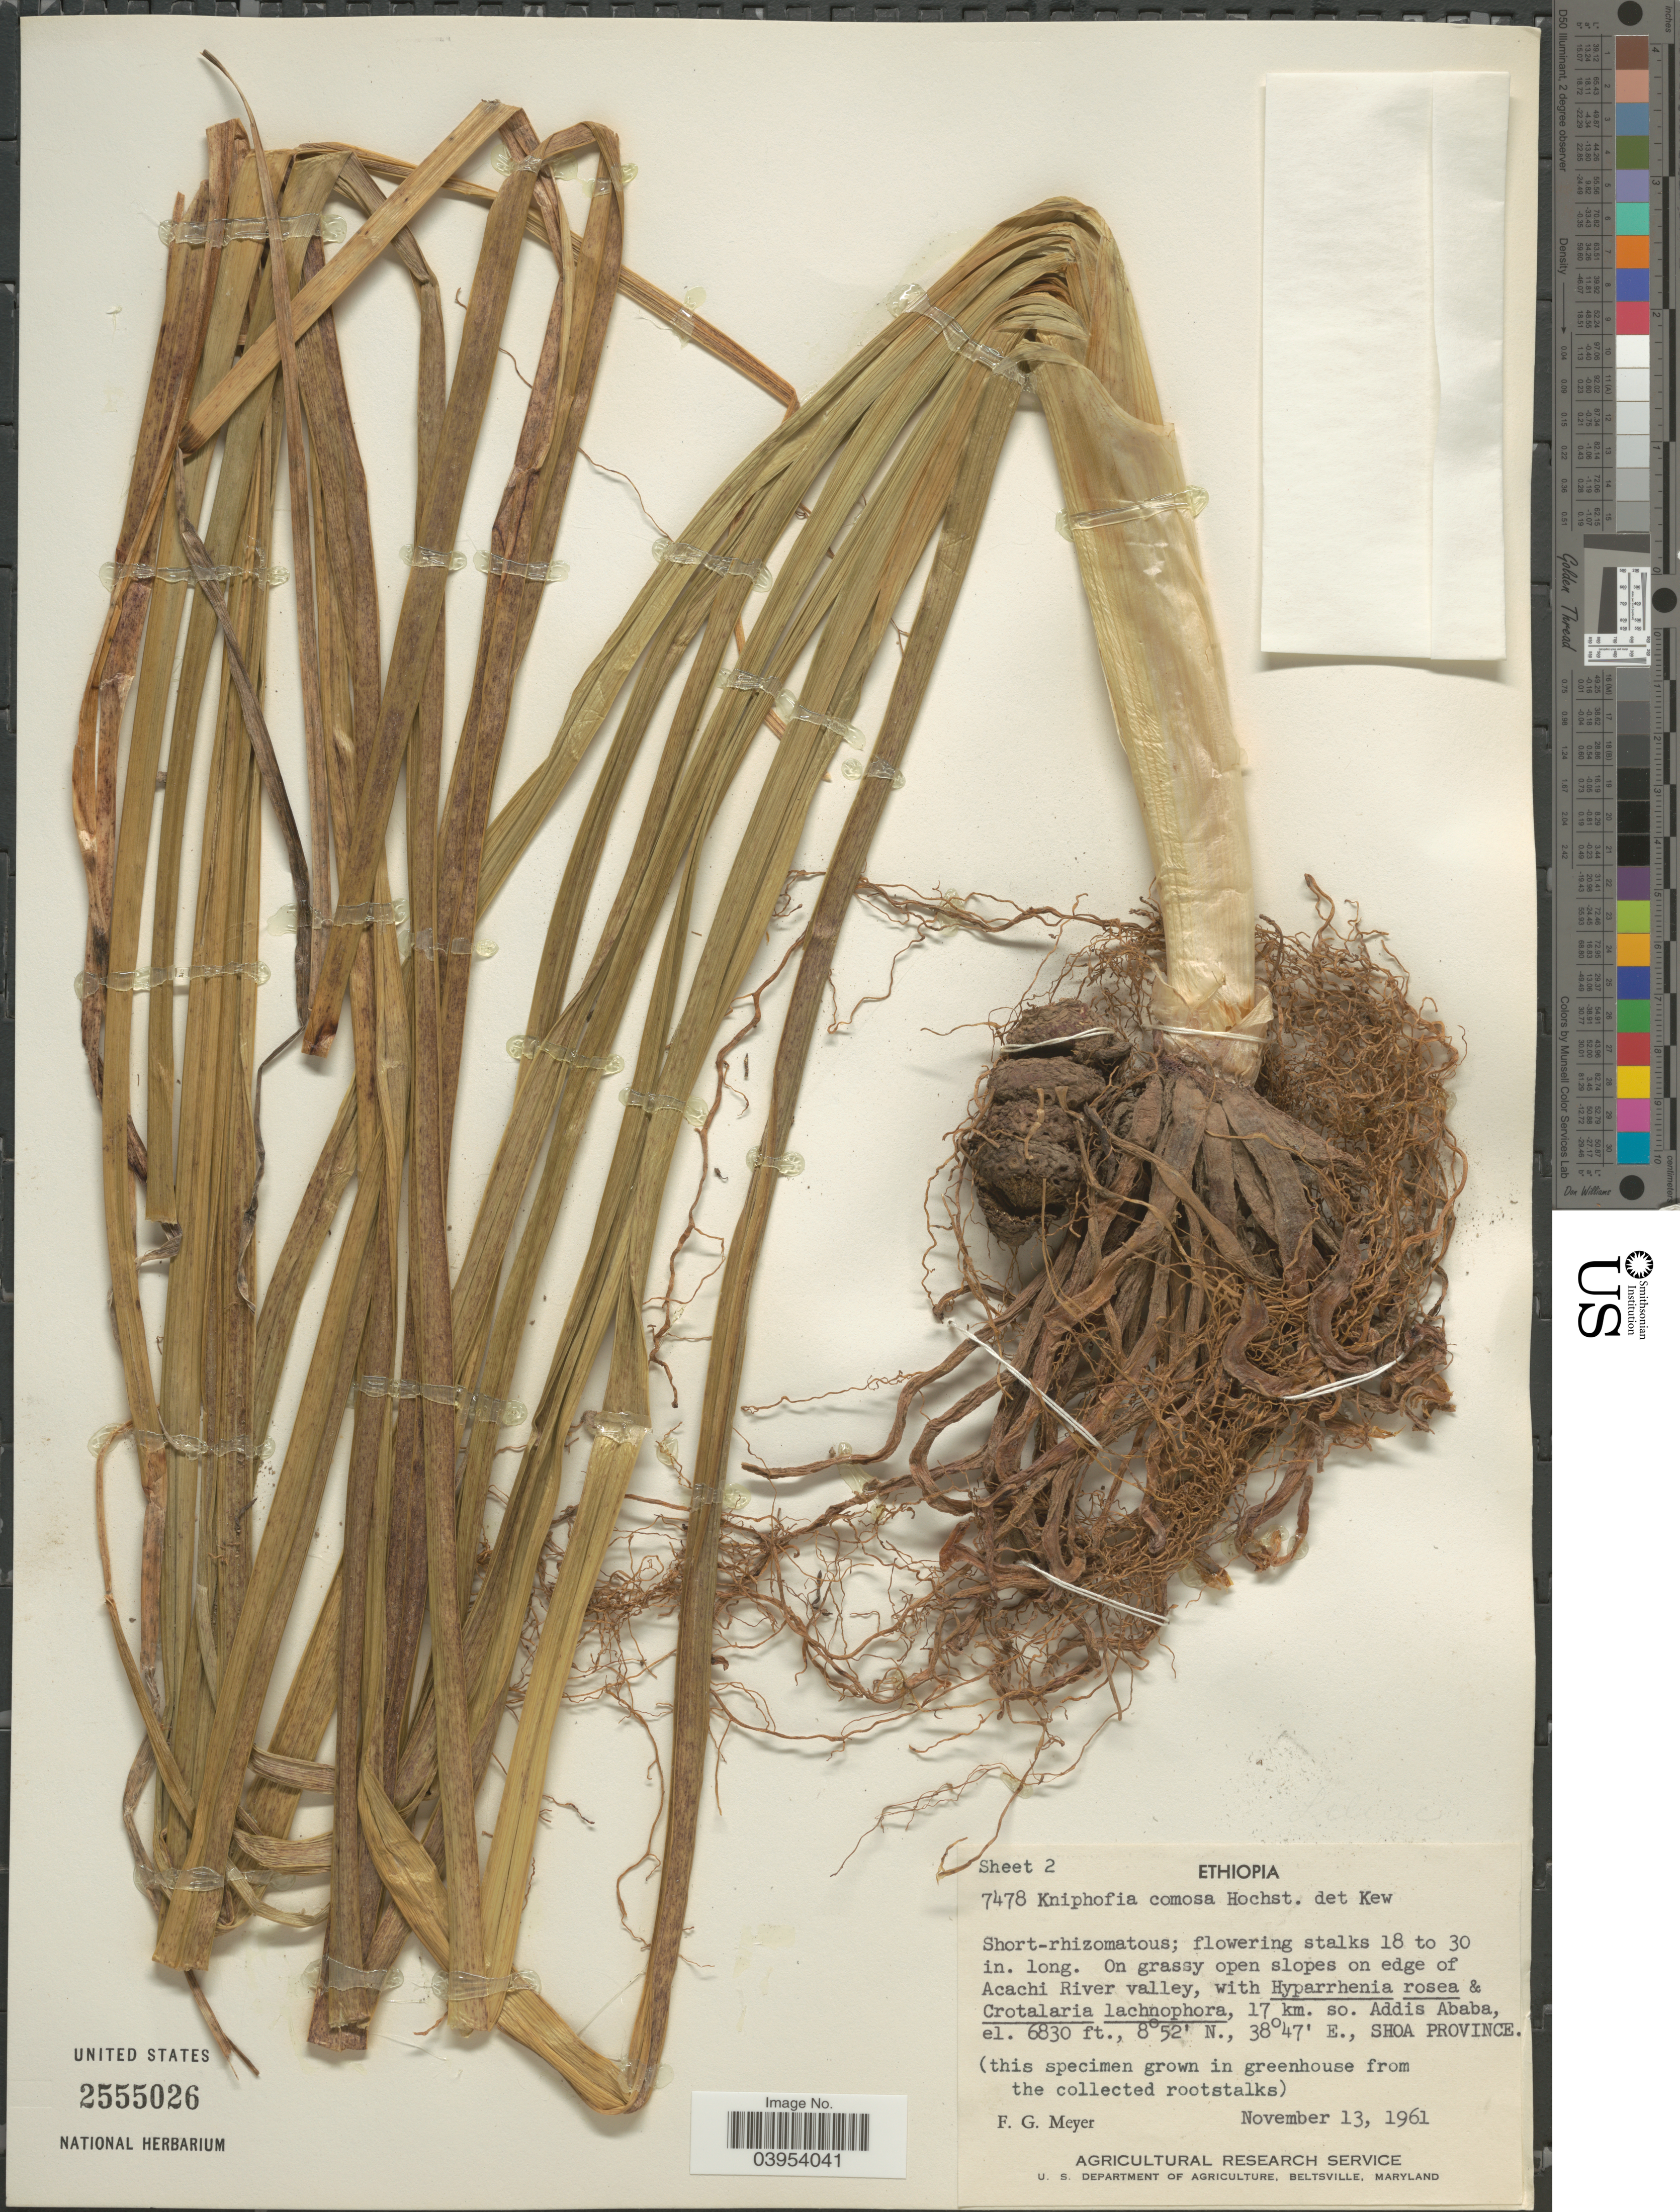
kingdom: Plantae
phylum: Tracheophyta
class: Liliopsida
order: Asparagales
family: Asphodelaceae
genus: Kniphofia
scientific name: Kniphofia comosa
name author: Hochst.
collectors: F. G. Meyer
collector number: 7478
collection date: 1961-11-13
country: Ethiopia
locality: On grassy open slopes on edge of Acachi River valley, 17 km. so. Addis Adaba, Shoa Province.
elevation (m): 2082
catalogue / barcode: US 2555026